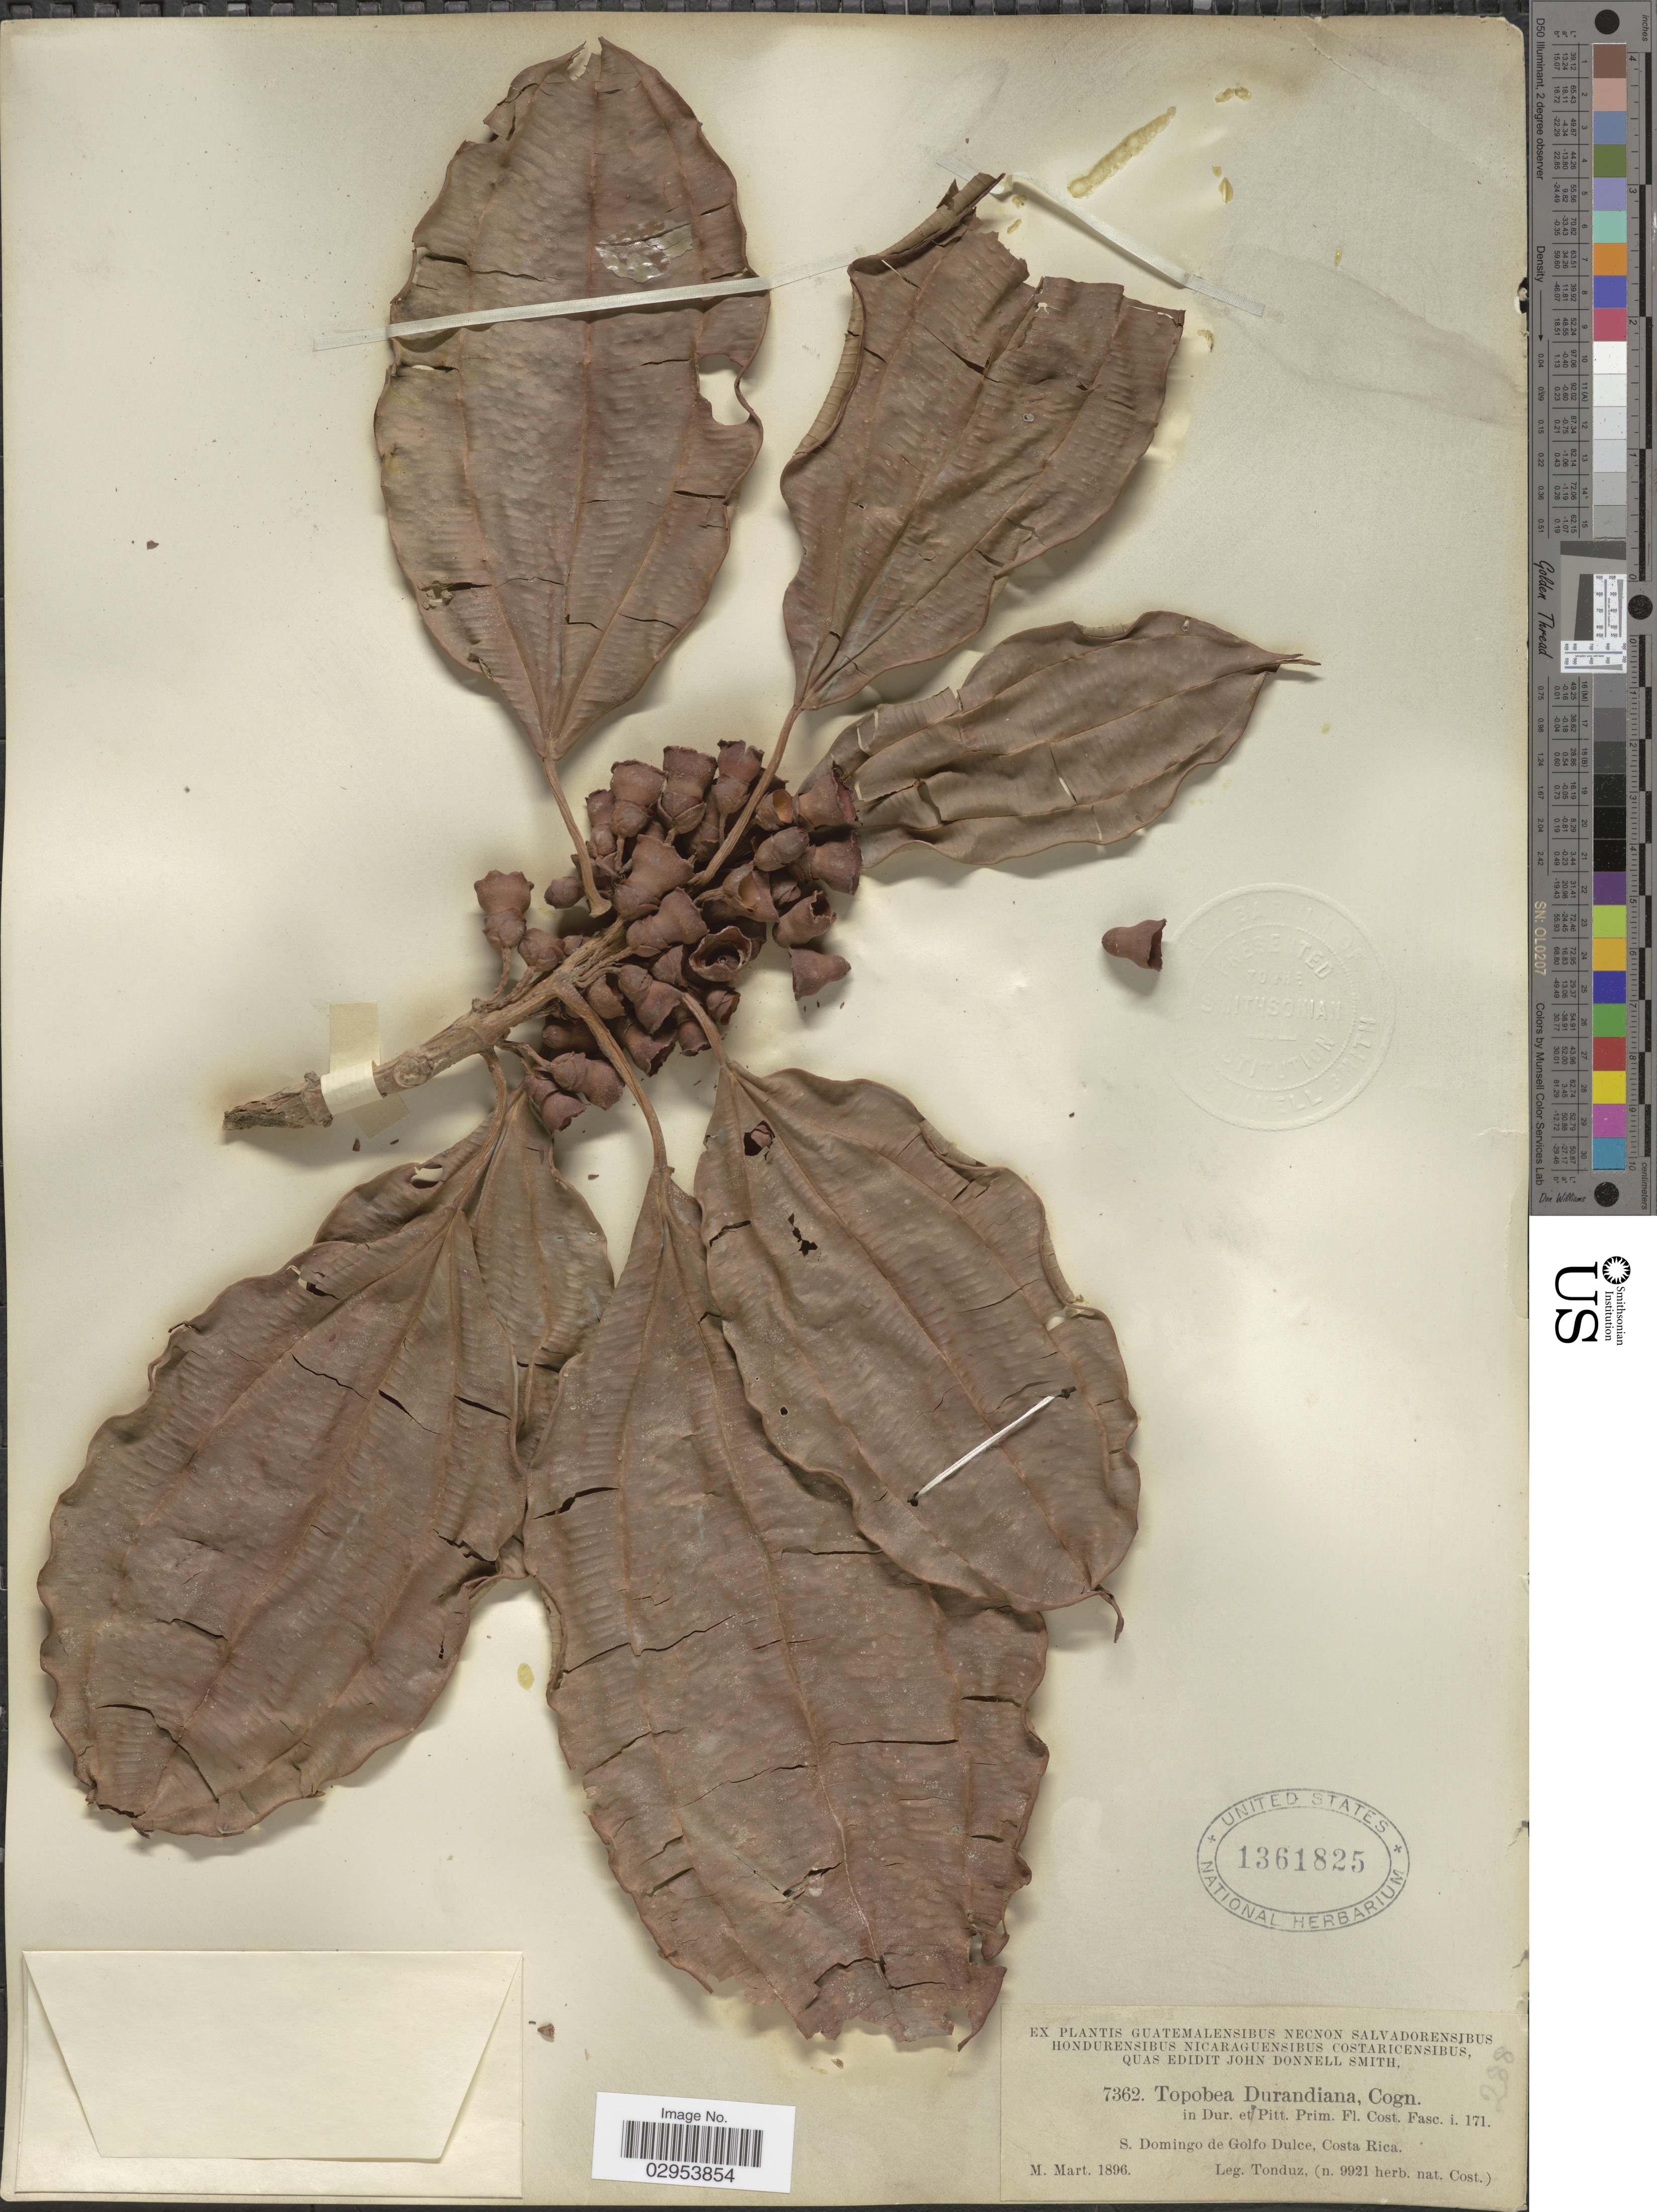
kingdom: Plantae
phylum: Tracheophyta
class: Magnoliopsida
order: Myrtales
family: Melastomataceae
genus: Topobea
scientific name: Topobea maurofernandeziana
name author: Cogn.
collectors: Tonduz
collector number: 7362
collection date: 1896-03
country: Costa Rica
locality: S. Domingo de Golfo Dulce.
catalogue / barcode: US 1361825